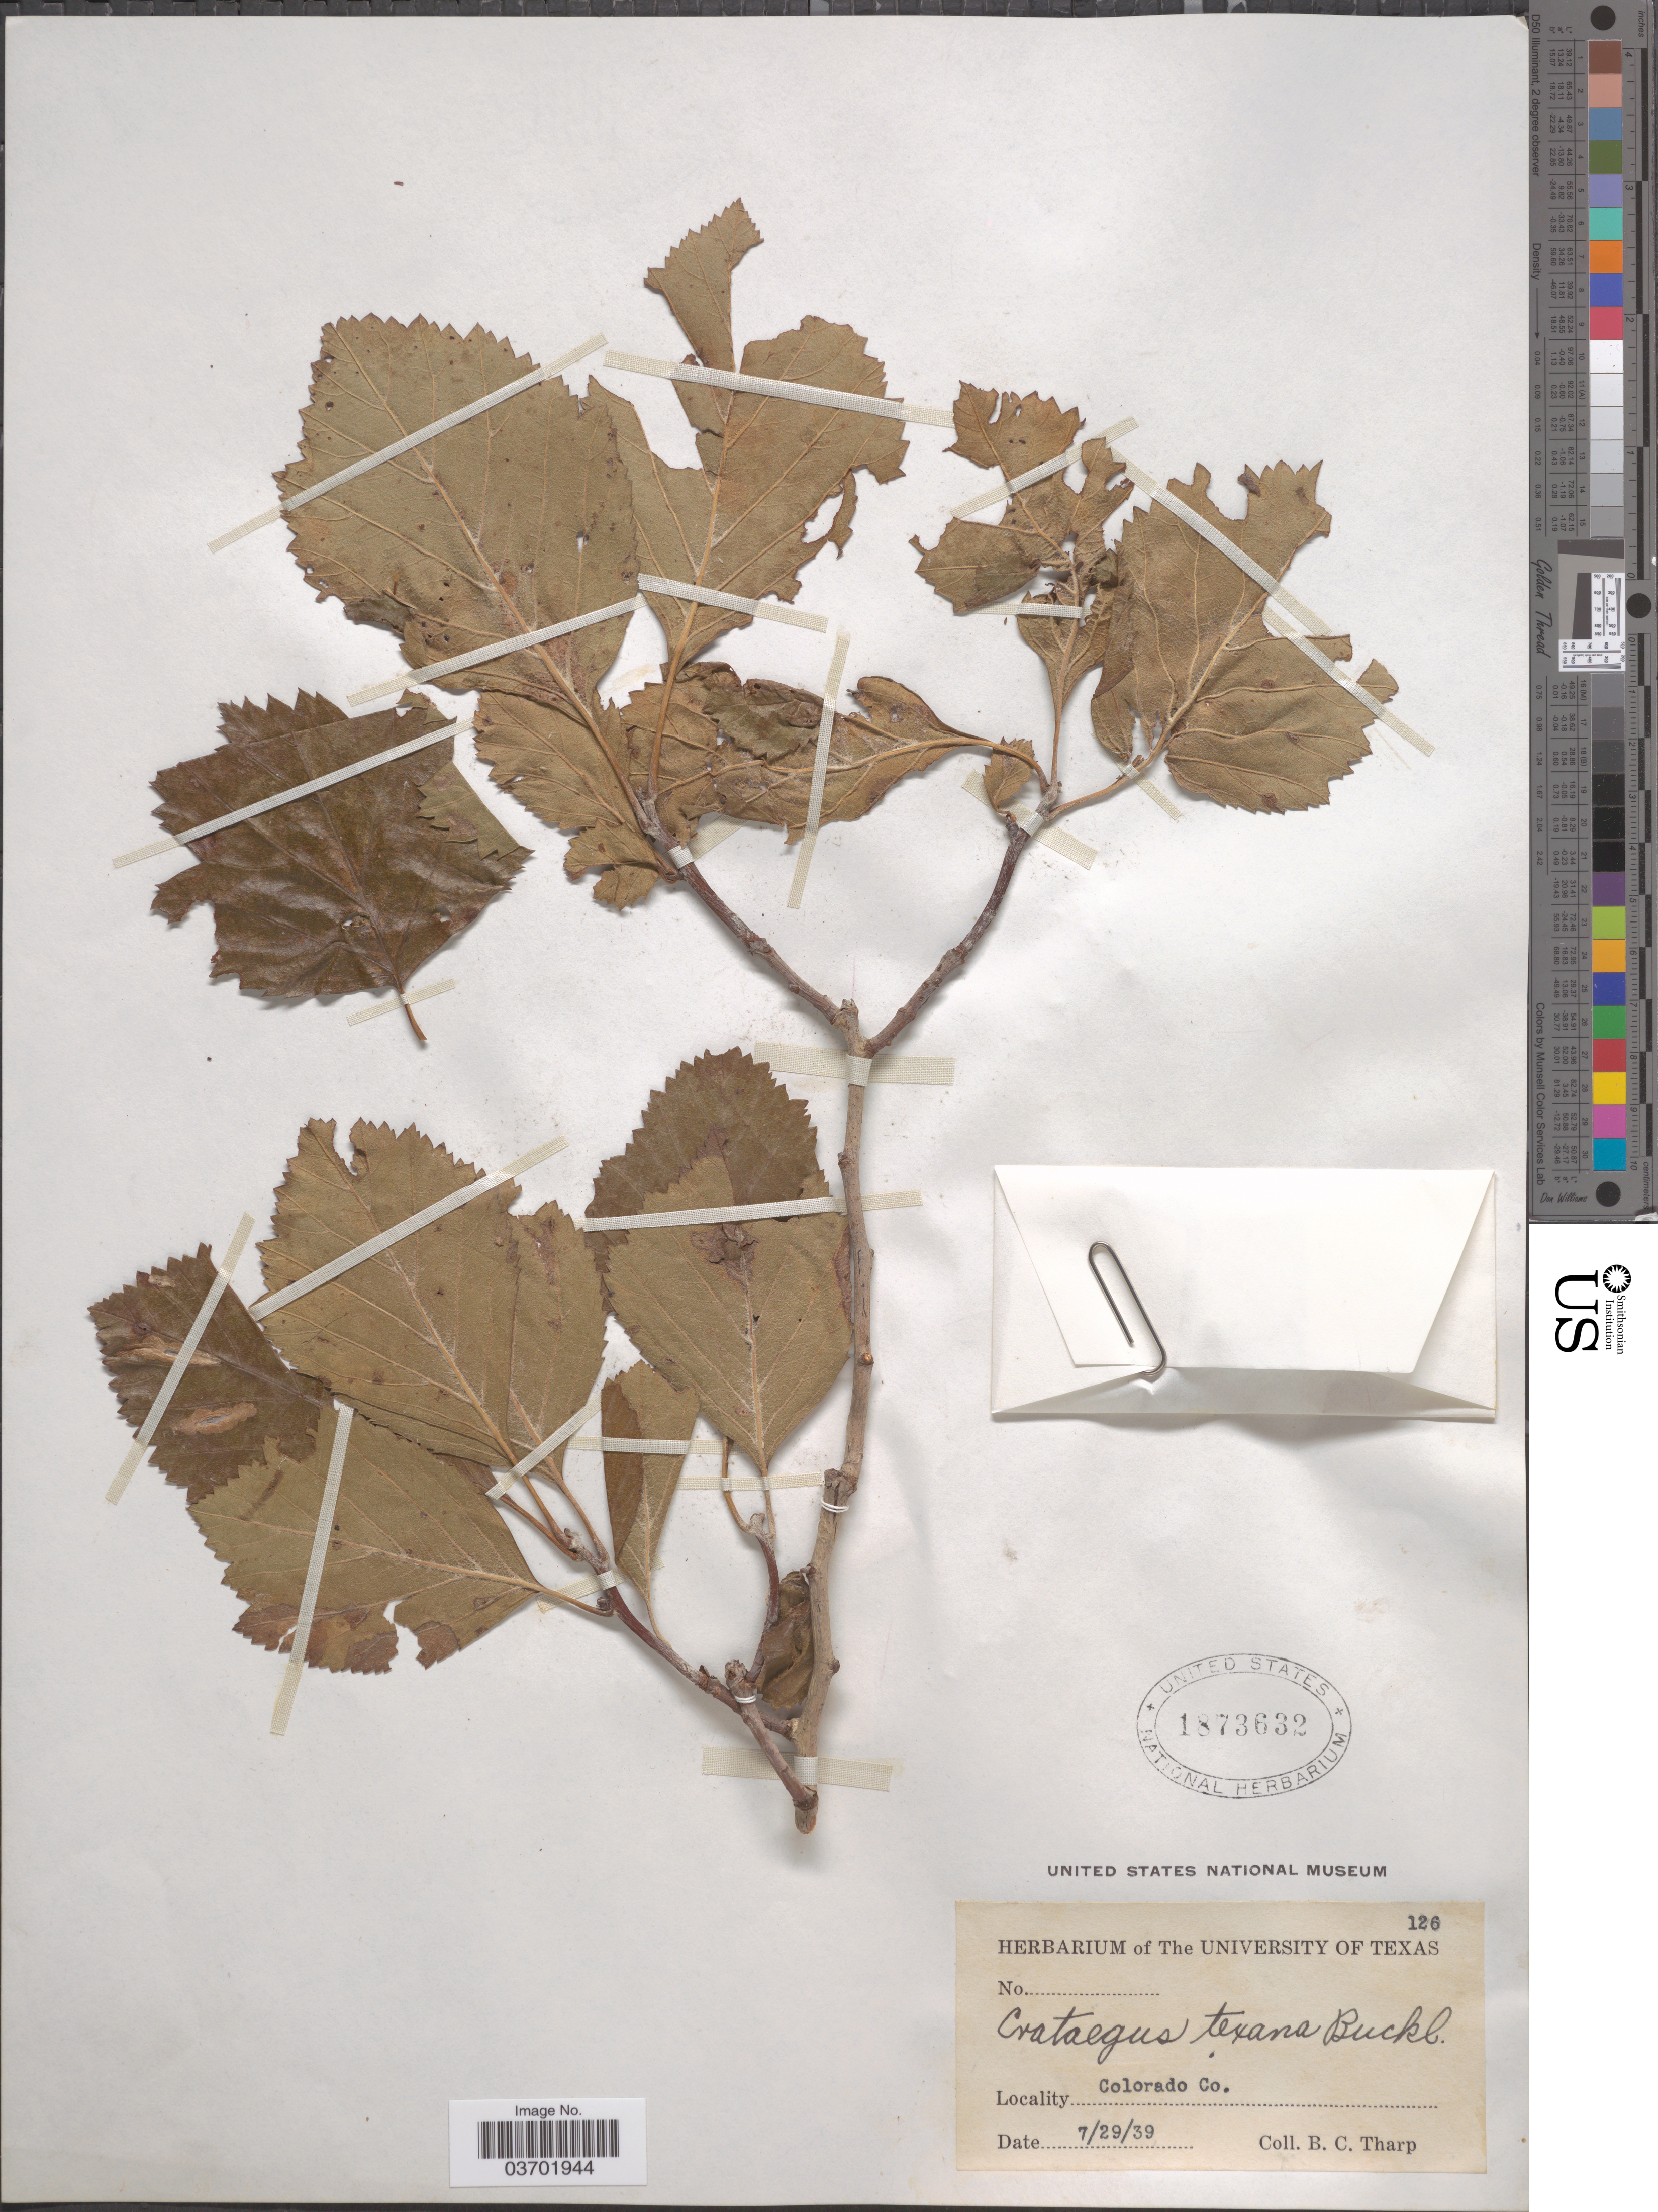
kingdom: Plantae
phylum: Tracheophyta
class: Magnoliopsida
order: Rosales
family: Rosaceae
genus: Crataegus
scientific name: Crataegus texana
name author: Buckley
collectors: B. C. Tharp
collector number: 126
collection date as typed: Transcribed d/m/y: 29/7/39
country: United States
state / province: Texas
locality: Colorado Co.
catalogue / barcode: US 1873632